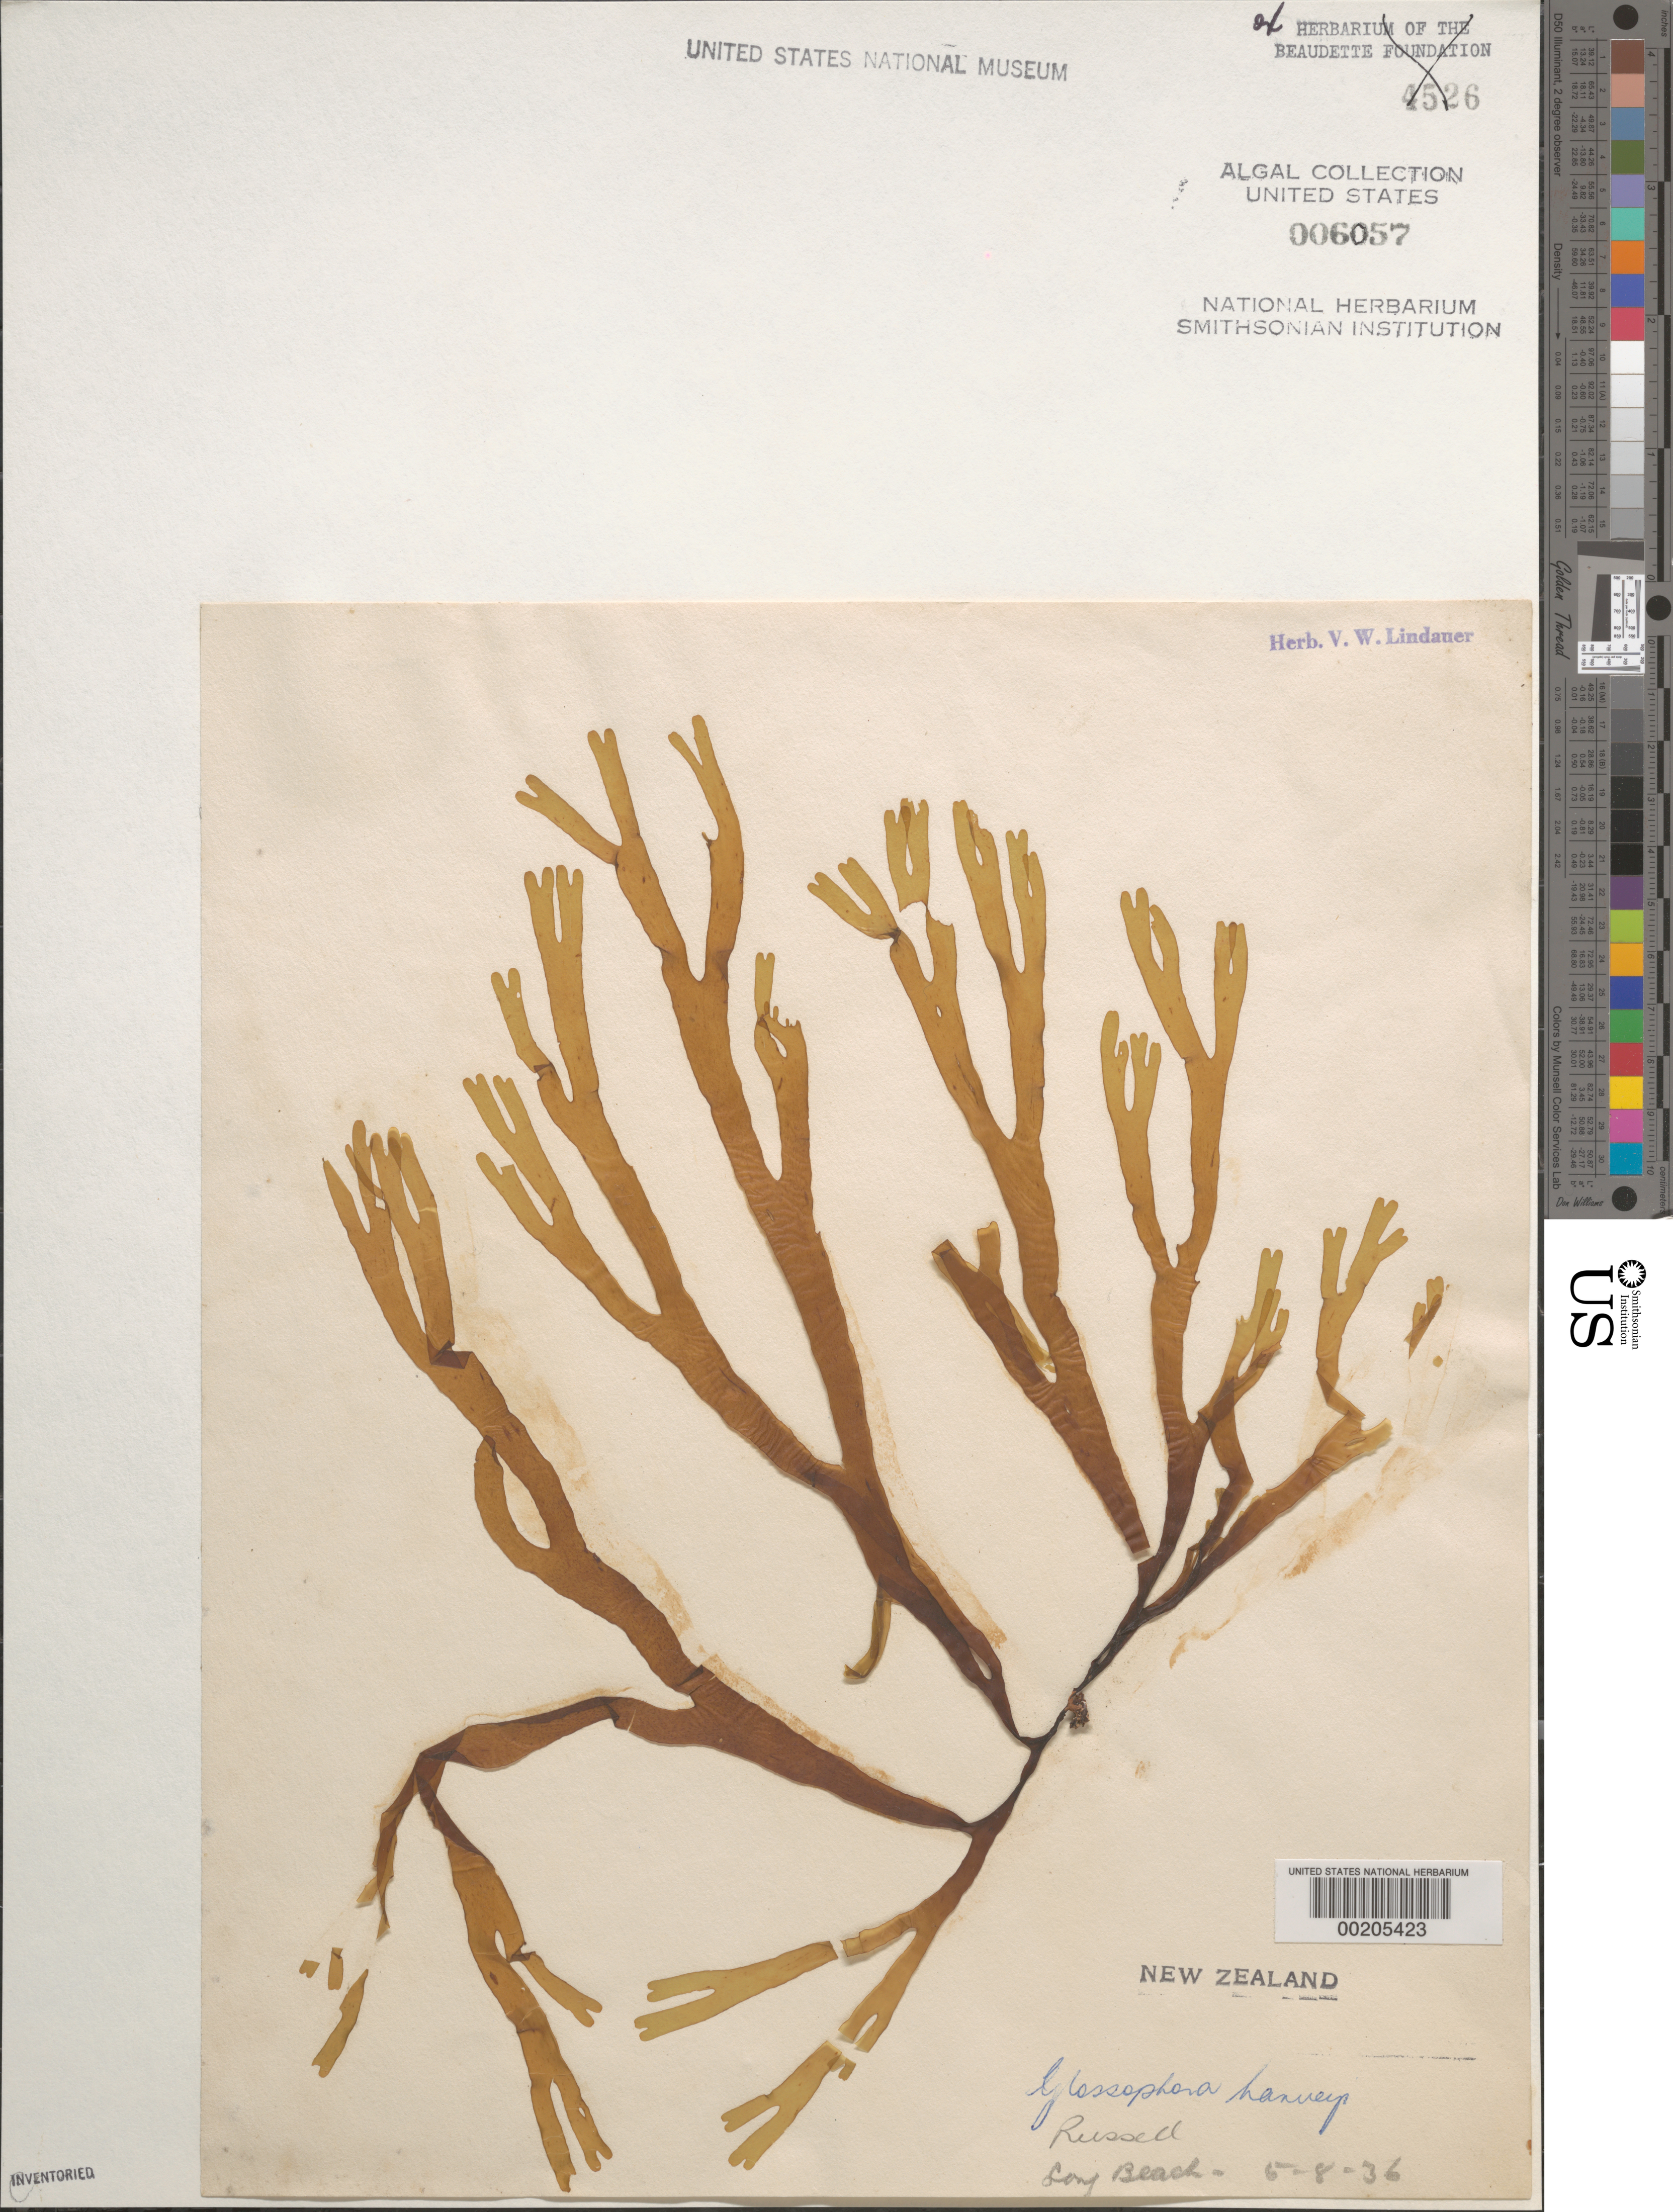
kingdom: Chromista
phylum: Ochrophyta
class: Phaeophyceae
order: Dictyotales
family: Dictyotaceae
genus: Dictyota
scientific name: Dictyota kunthii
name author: (C. Agardh) Grev.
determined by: Algae name updating Project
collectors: V. Lindauer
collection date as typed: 05 Aug 1936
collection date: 1936-08-05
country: New Zealand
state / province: Northland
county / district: Far North District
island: North Island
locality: Russell, Long Beach, Bay of Islands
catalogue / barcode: US 6057